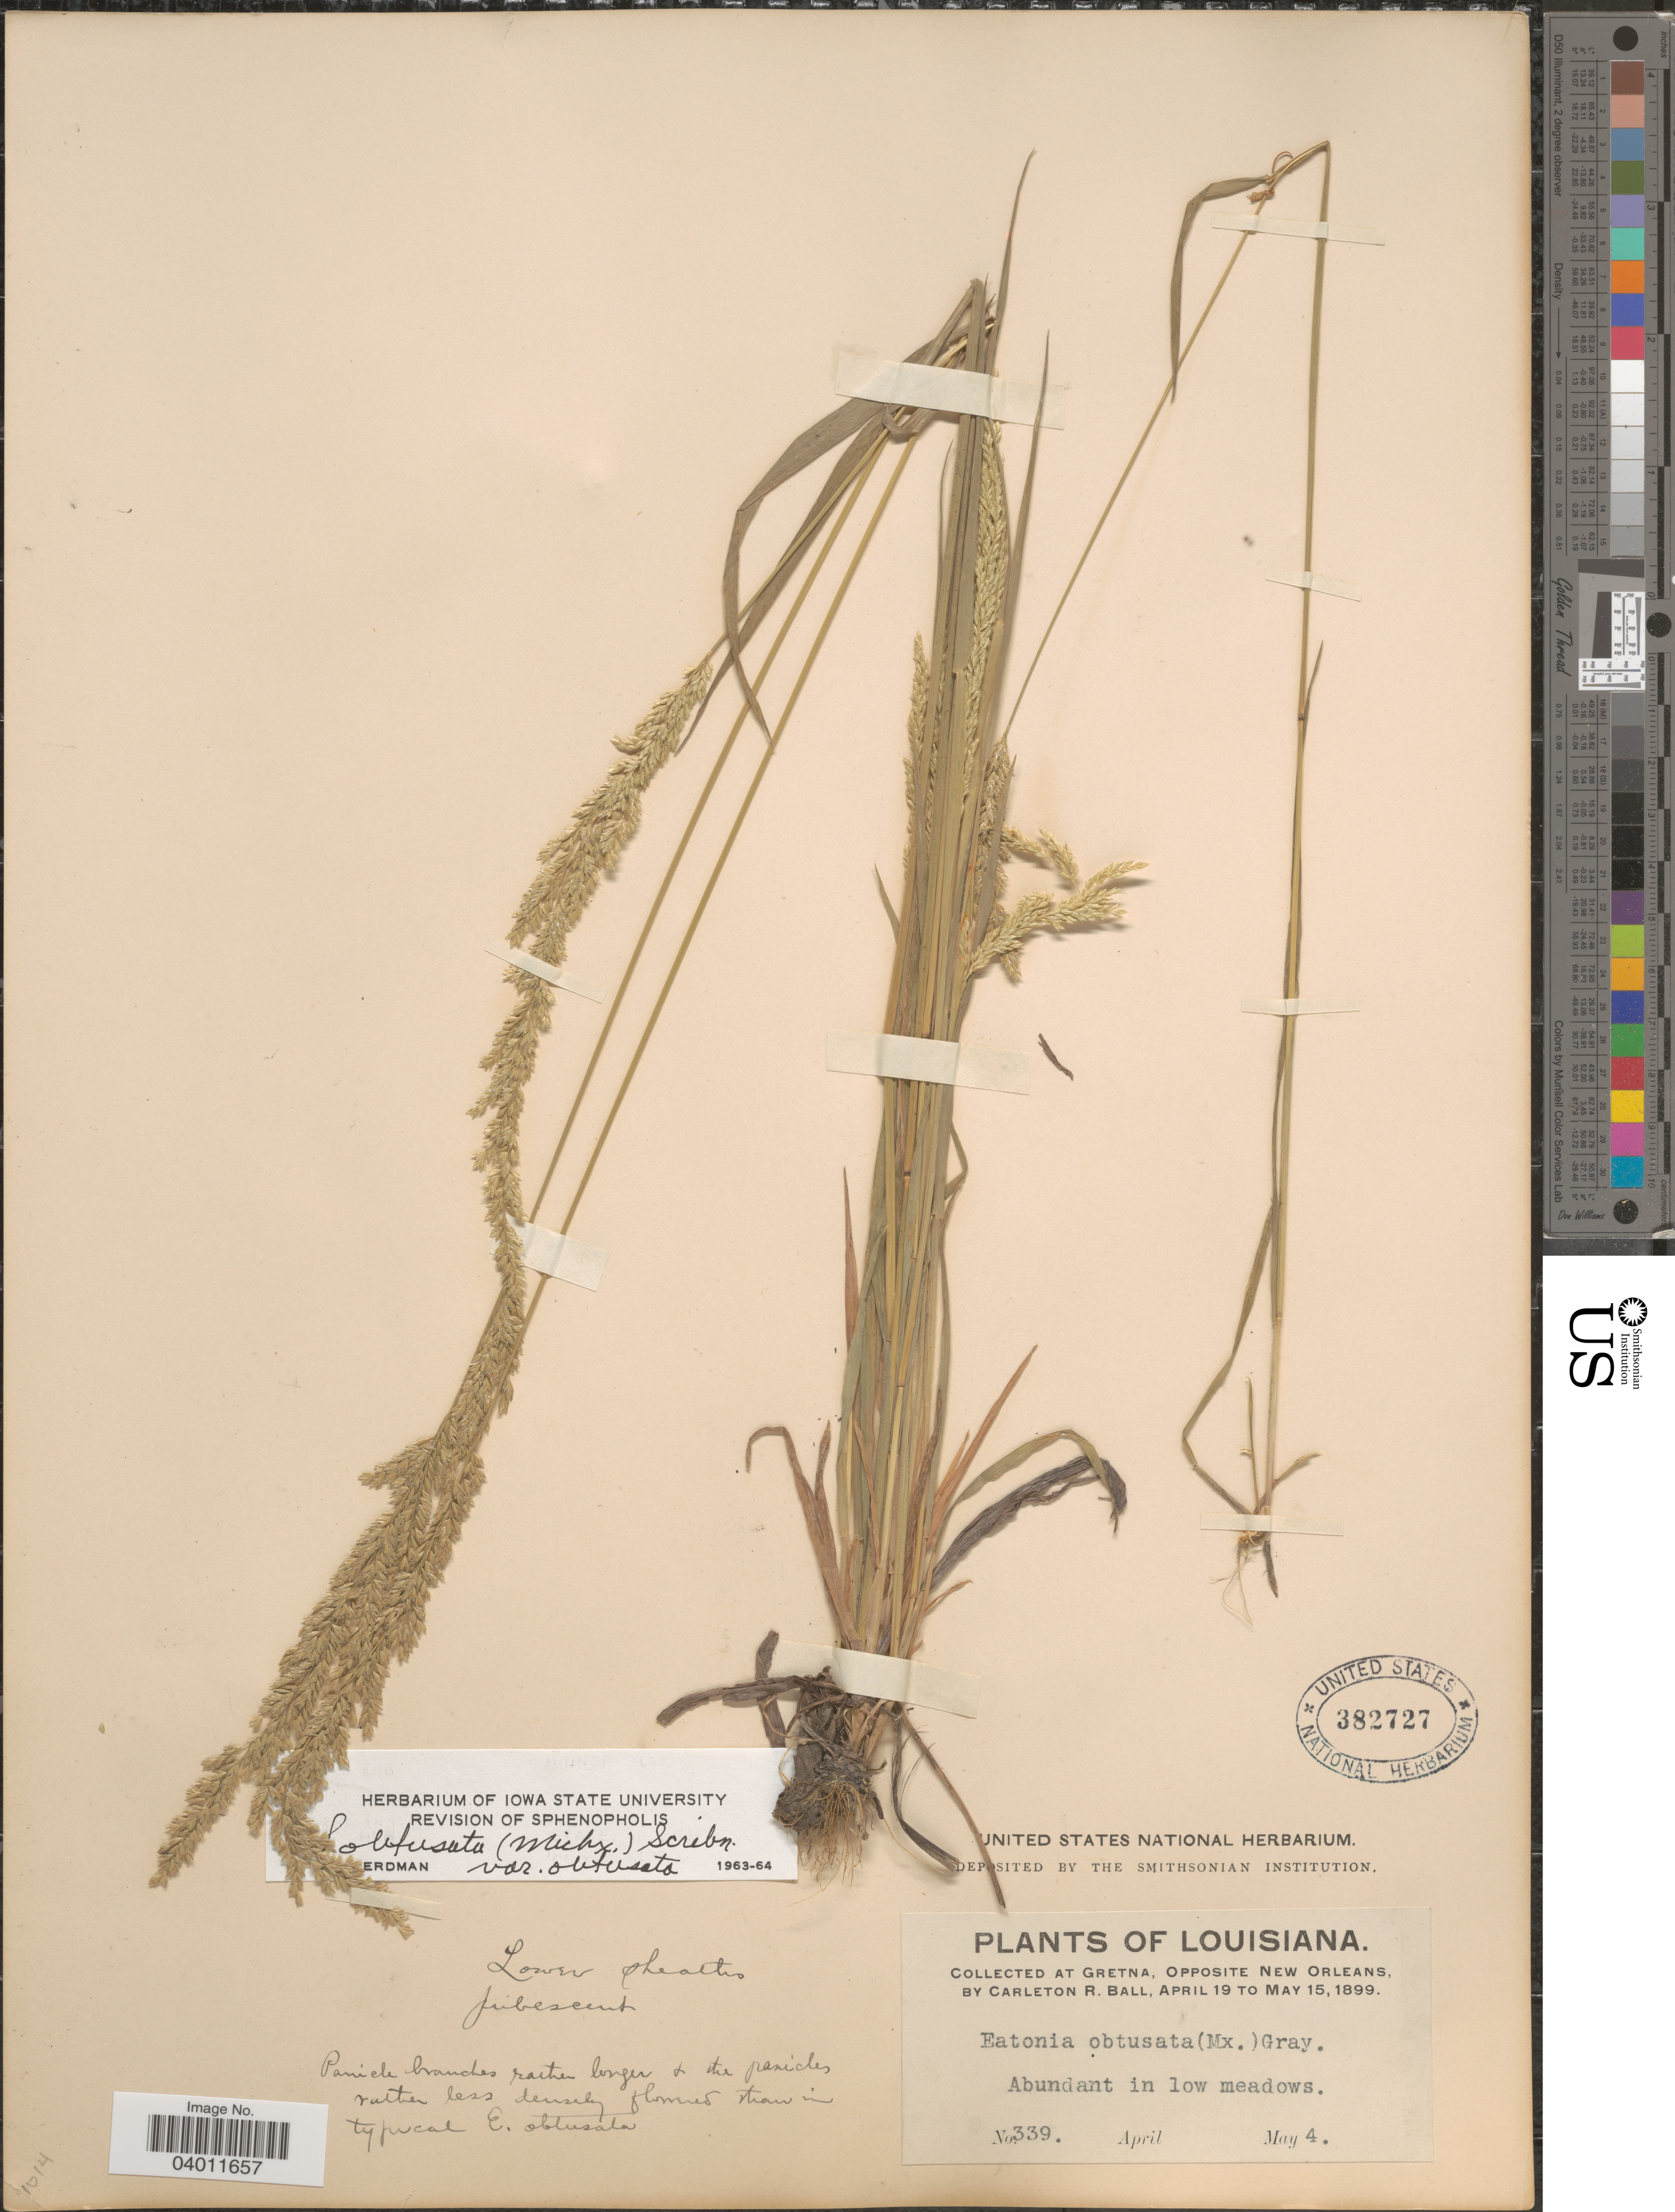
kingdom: Plantae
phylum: Tracheophyta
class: Liliopsida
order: Poales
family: Poaceae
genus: Sphenopholis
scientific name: Sphenopholis obtusata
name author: (Michx.) Scribn.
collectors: C. R. Ball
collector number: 339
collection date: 1899-05-04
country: United States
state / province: Louisiana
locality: At Gretna, Opposite New Orleans. Abundant in low meadows.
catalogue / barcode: US 382727